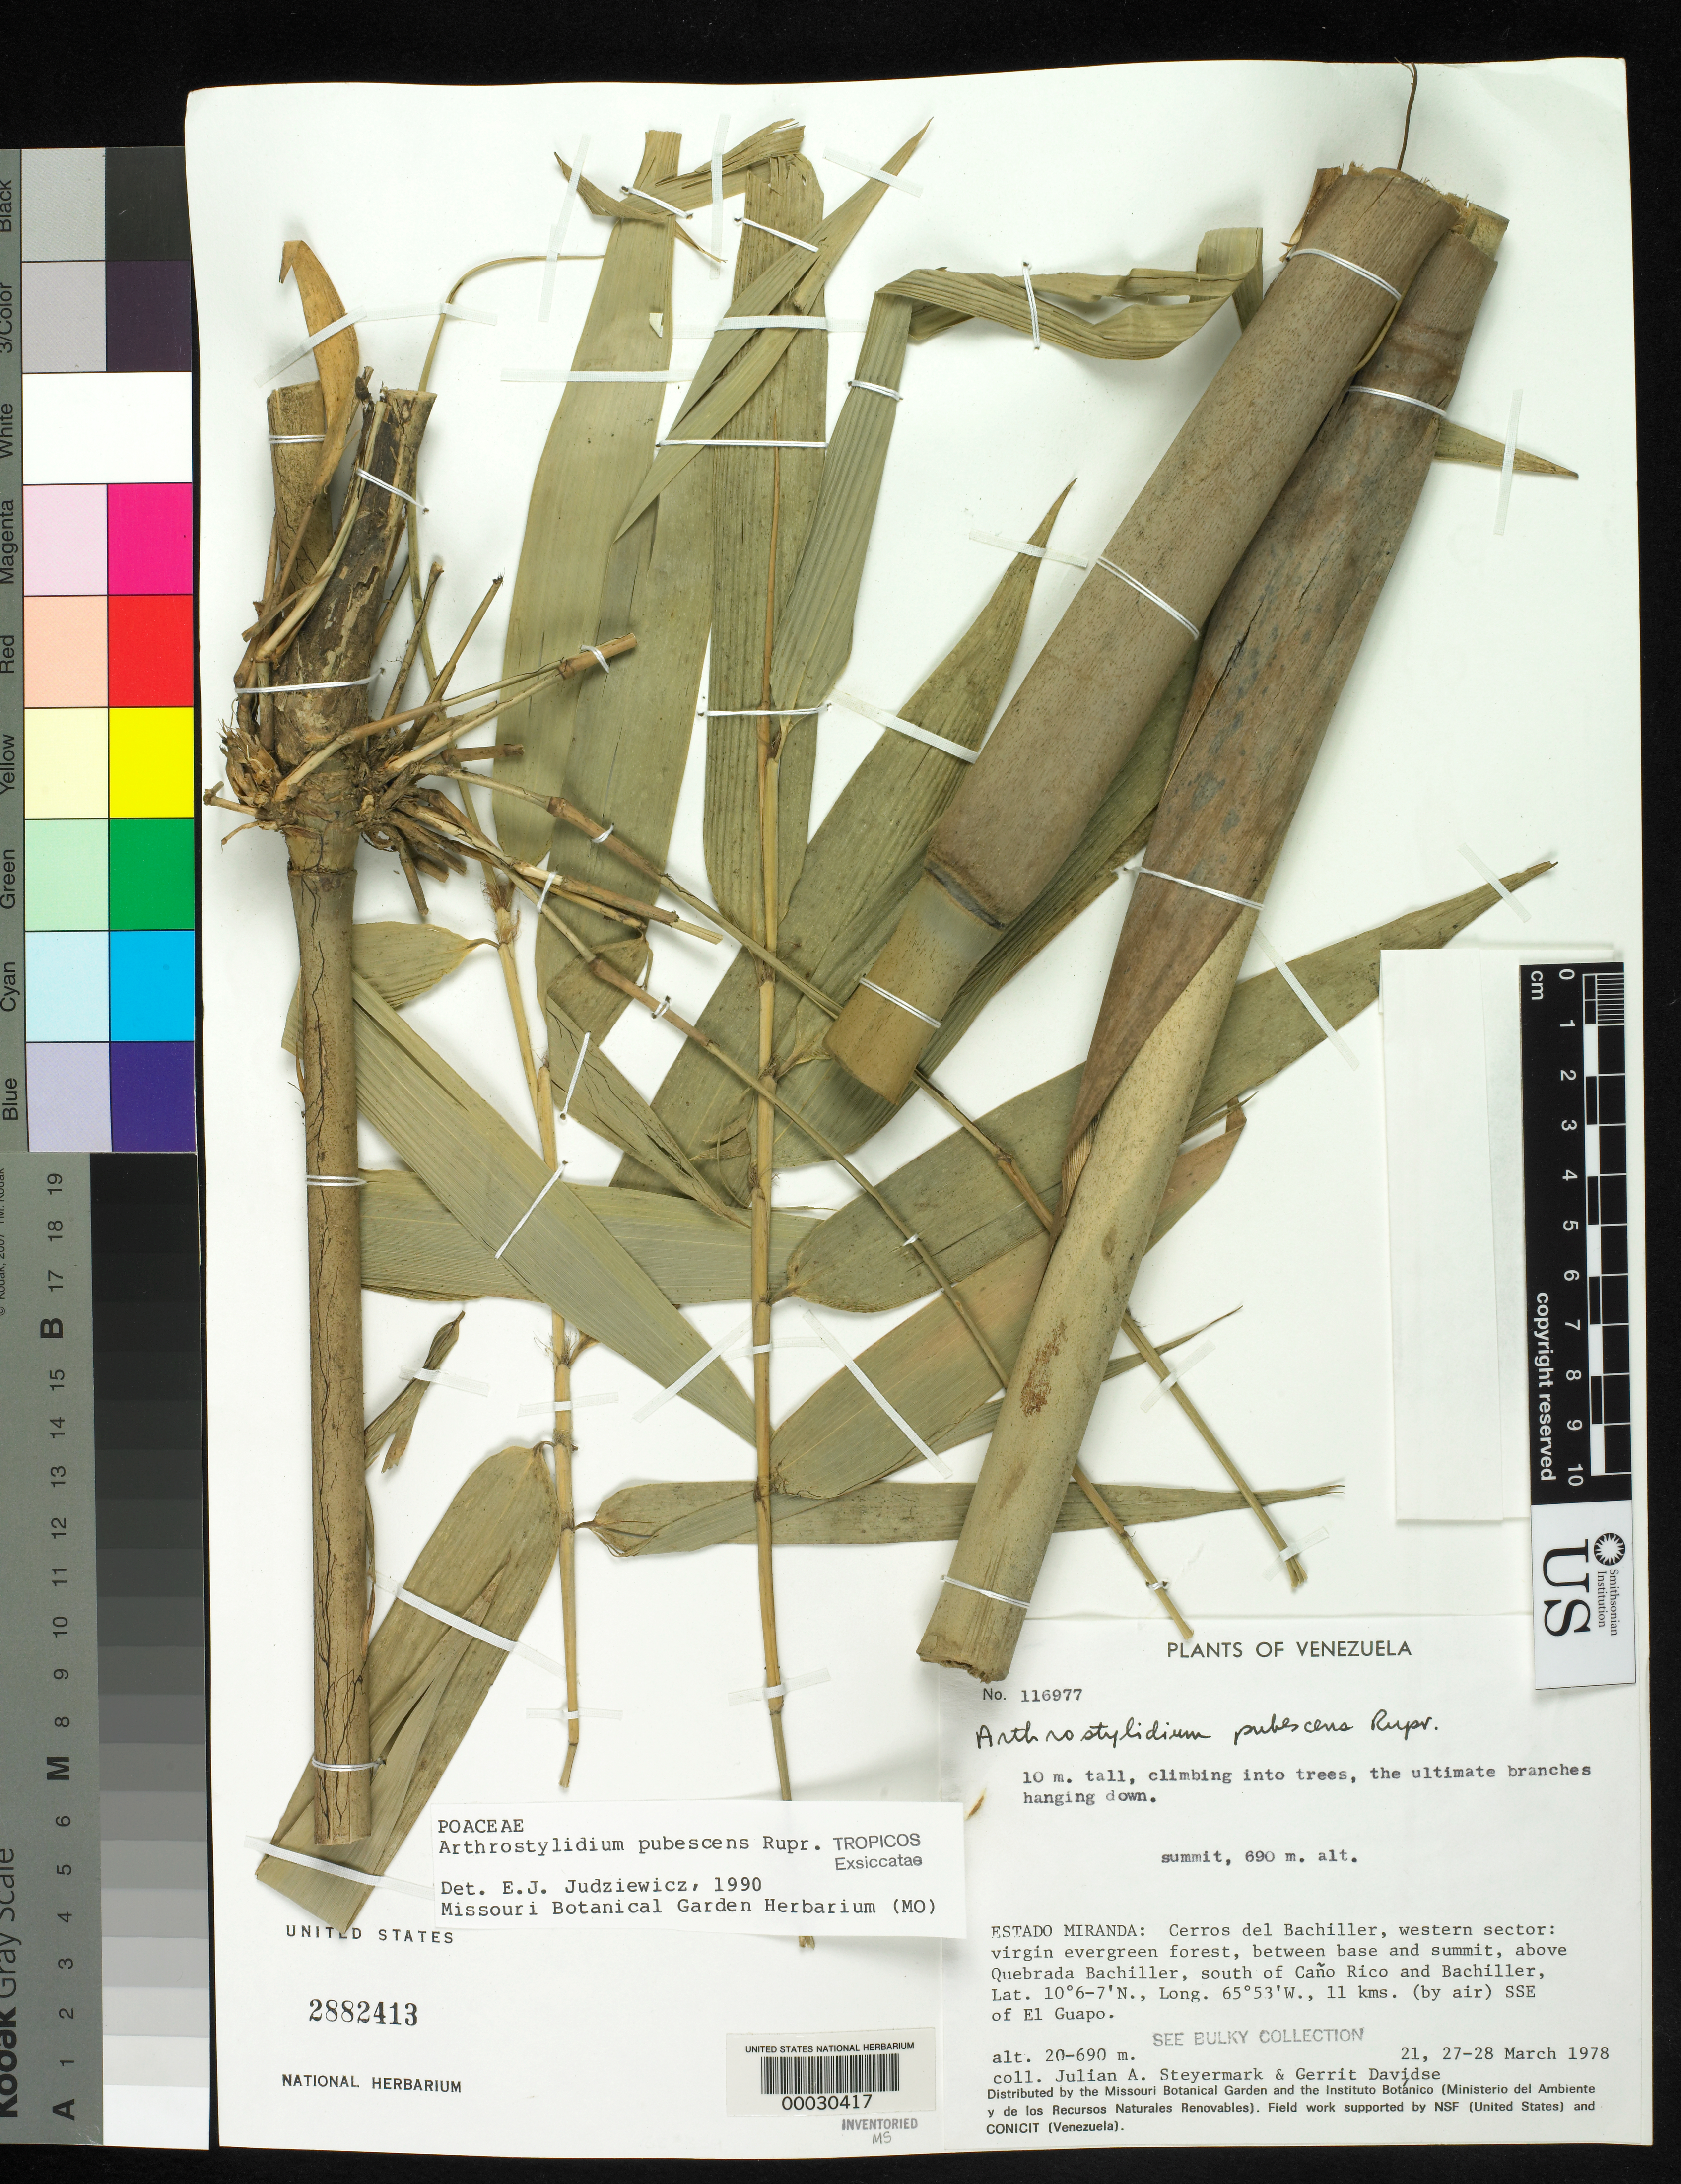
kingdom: Plantae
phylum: Tracheophyta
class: Liliopsida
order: Poales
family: Poaceae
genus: Arthrostylidium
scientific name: Arthrostylidium pubescens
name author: Rupr.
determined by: Judziewicz, E. J.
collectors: J. Steyermark & G. Davidse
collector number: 116977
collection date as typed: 21 Mar 1978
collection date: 1978-03-21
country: Venezuela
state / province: Miranda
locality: Cerros del Bachiller, western sector: above Quebrada Bachiller, S of Cano Rico and Bachiller, SSE of El Guapo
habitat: Virgin evergreen forest, between base and summit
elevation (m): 20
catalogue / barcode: US 2882413